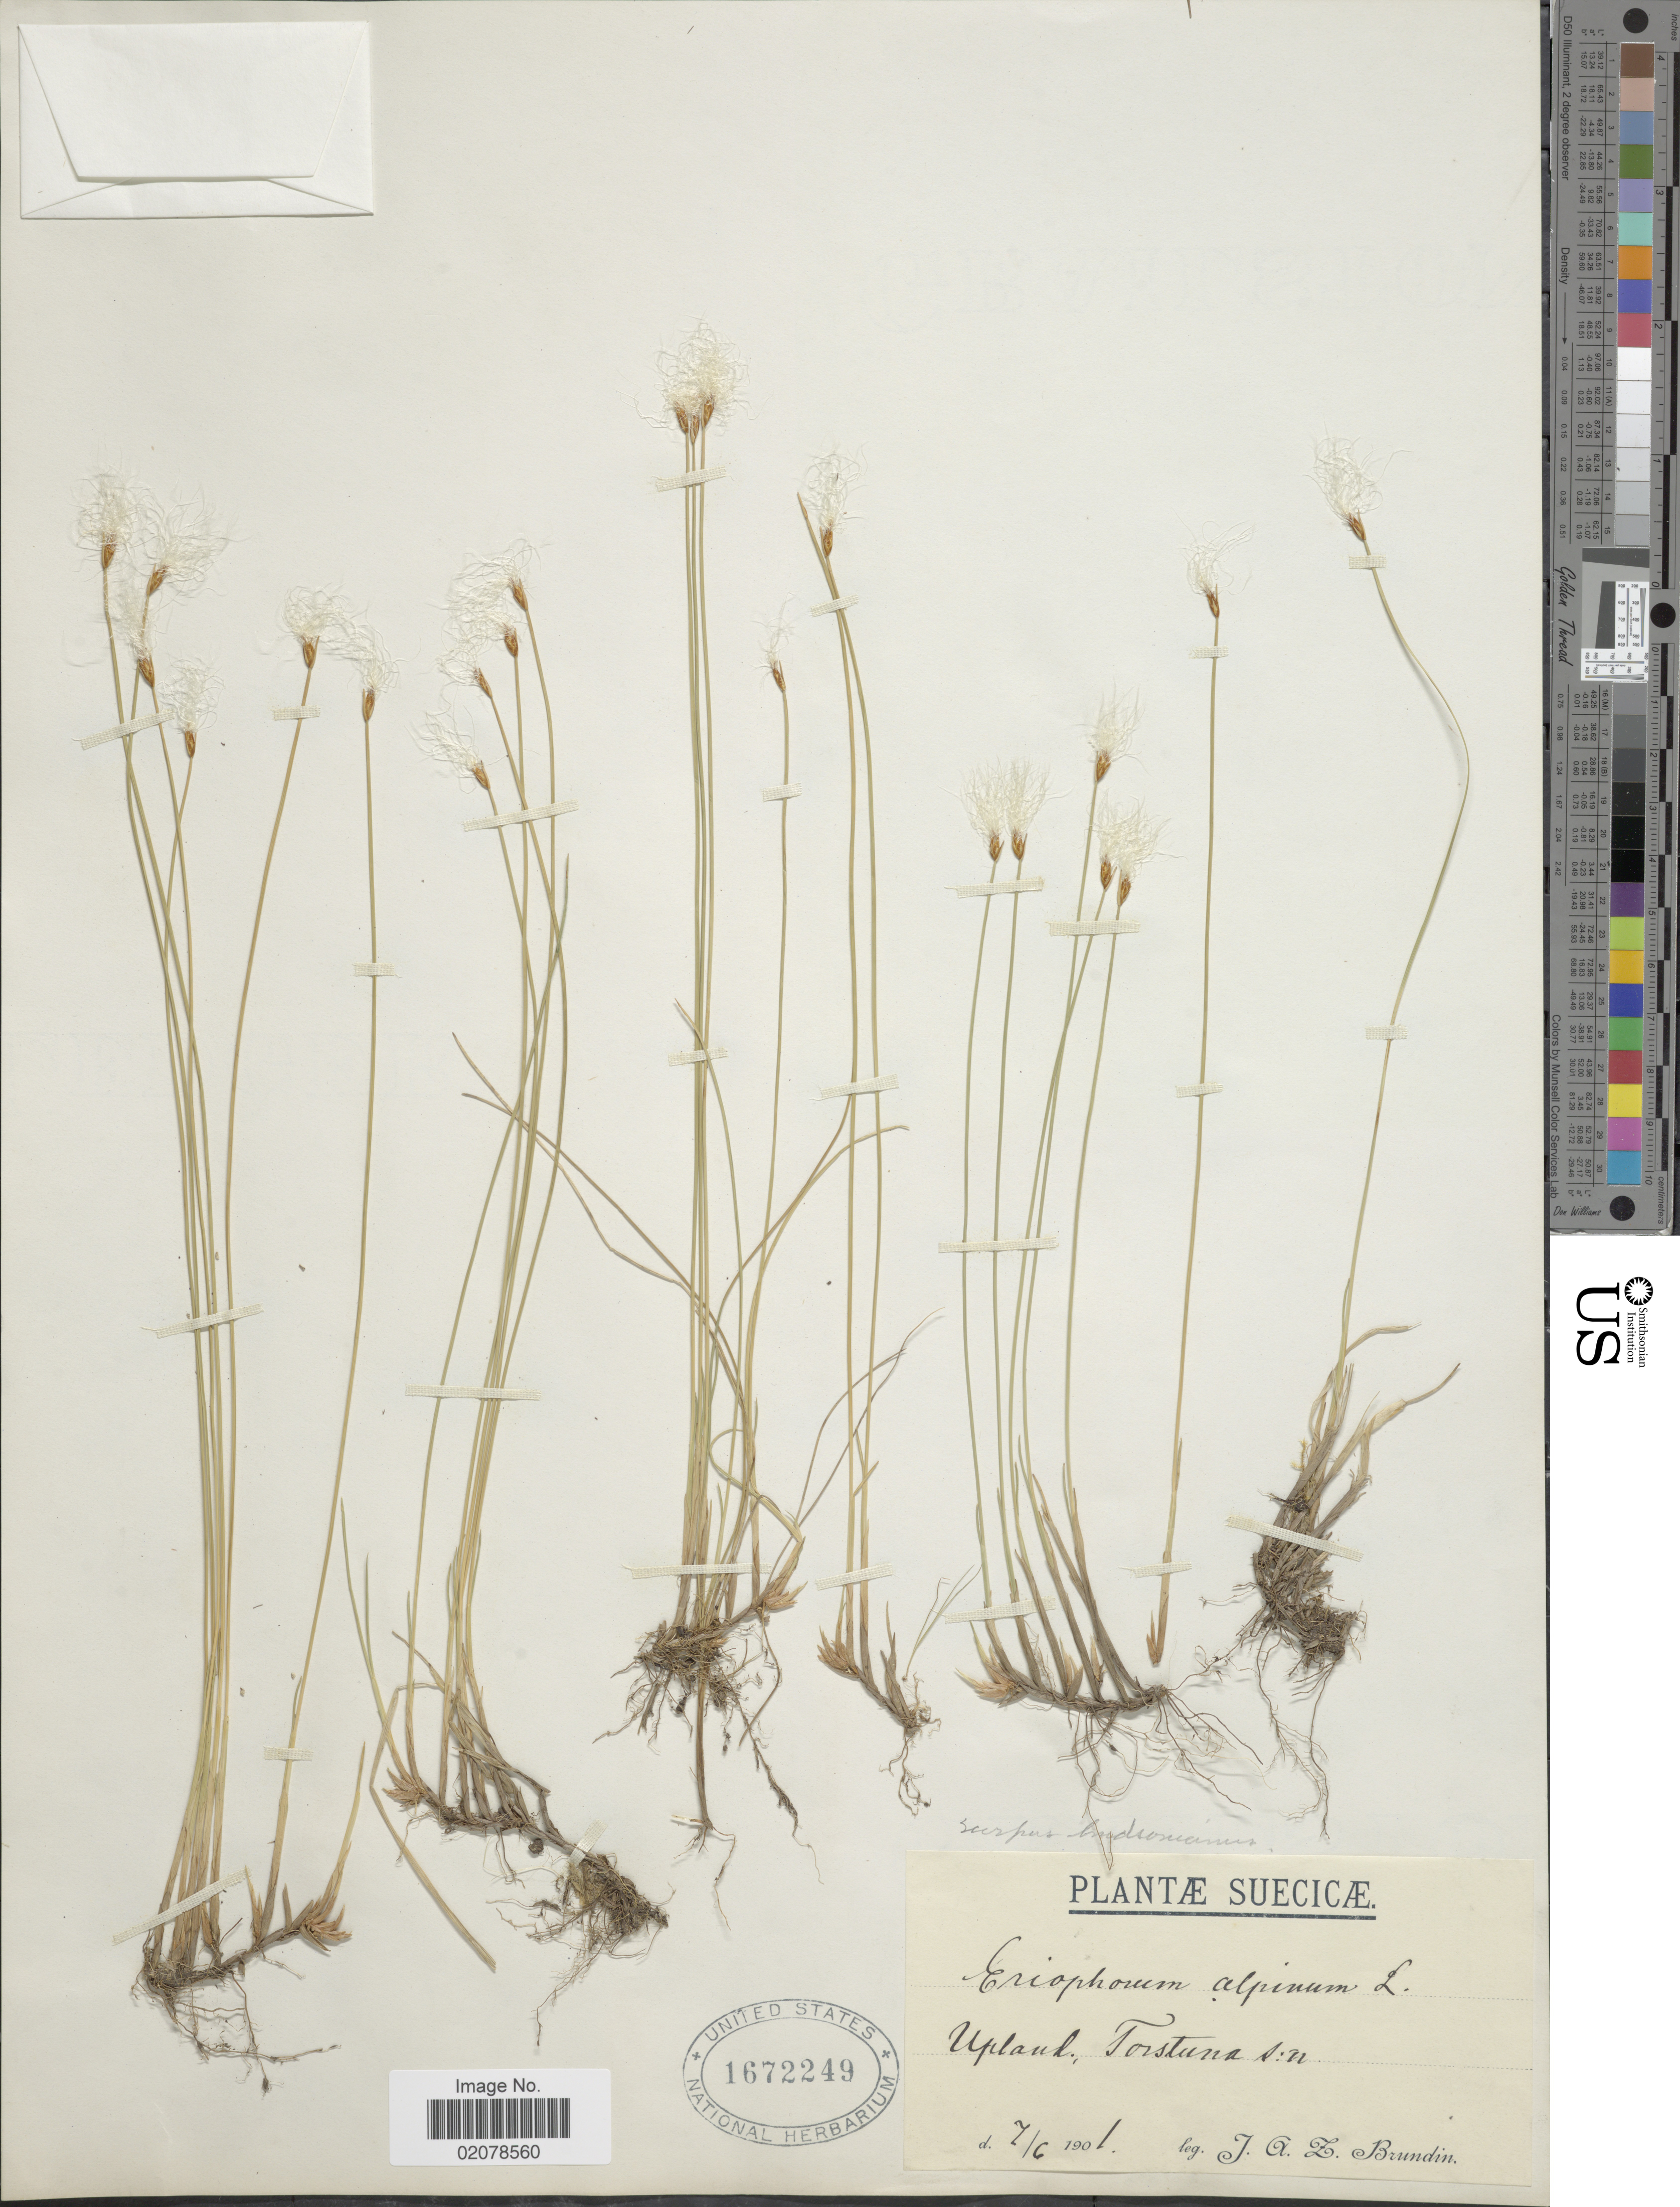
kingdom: Plantae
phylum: Tracheophyta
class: Liliopsida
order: Poales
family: Cyperaceae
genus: Trichophorum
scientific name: Trichophorum alpinum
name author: (L.) Pers.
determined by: Strong, M. T., (US), Smithsonian Institution - National Museum of Natural History (UNITED STATES)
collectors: J. Brundin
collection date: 1901-06-07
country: Sweden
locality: Suecicae, Upland, Torstuna s:n.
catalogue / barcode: US 1672249